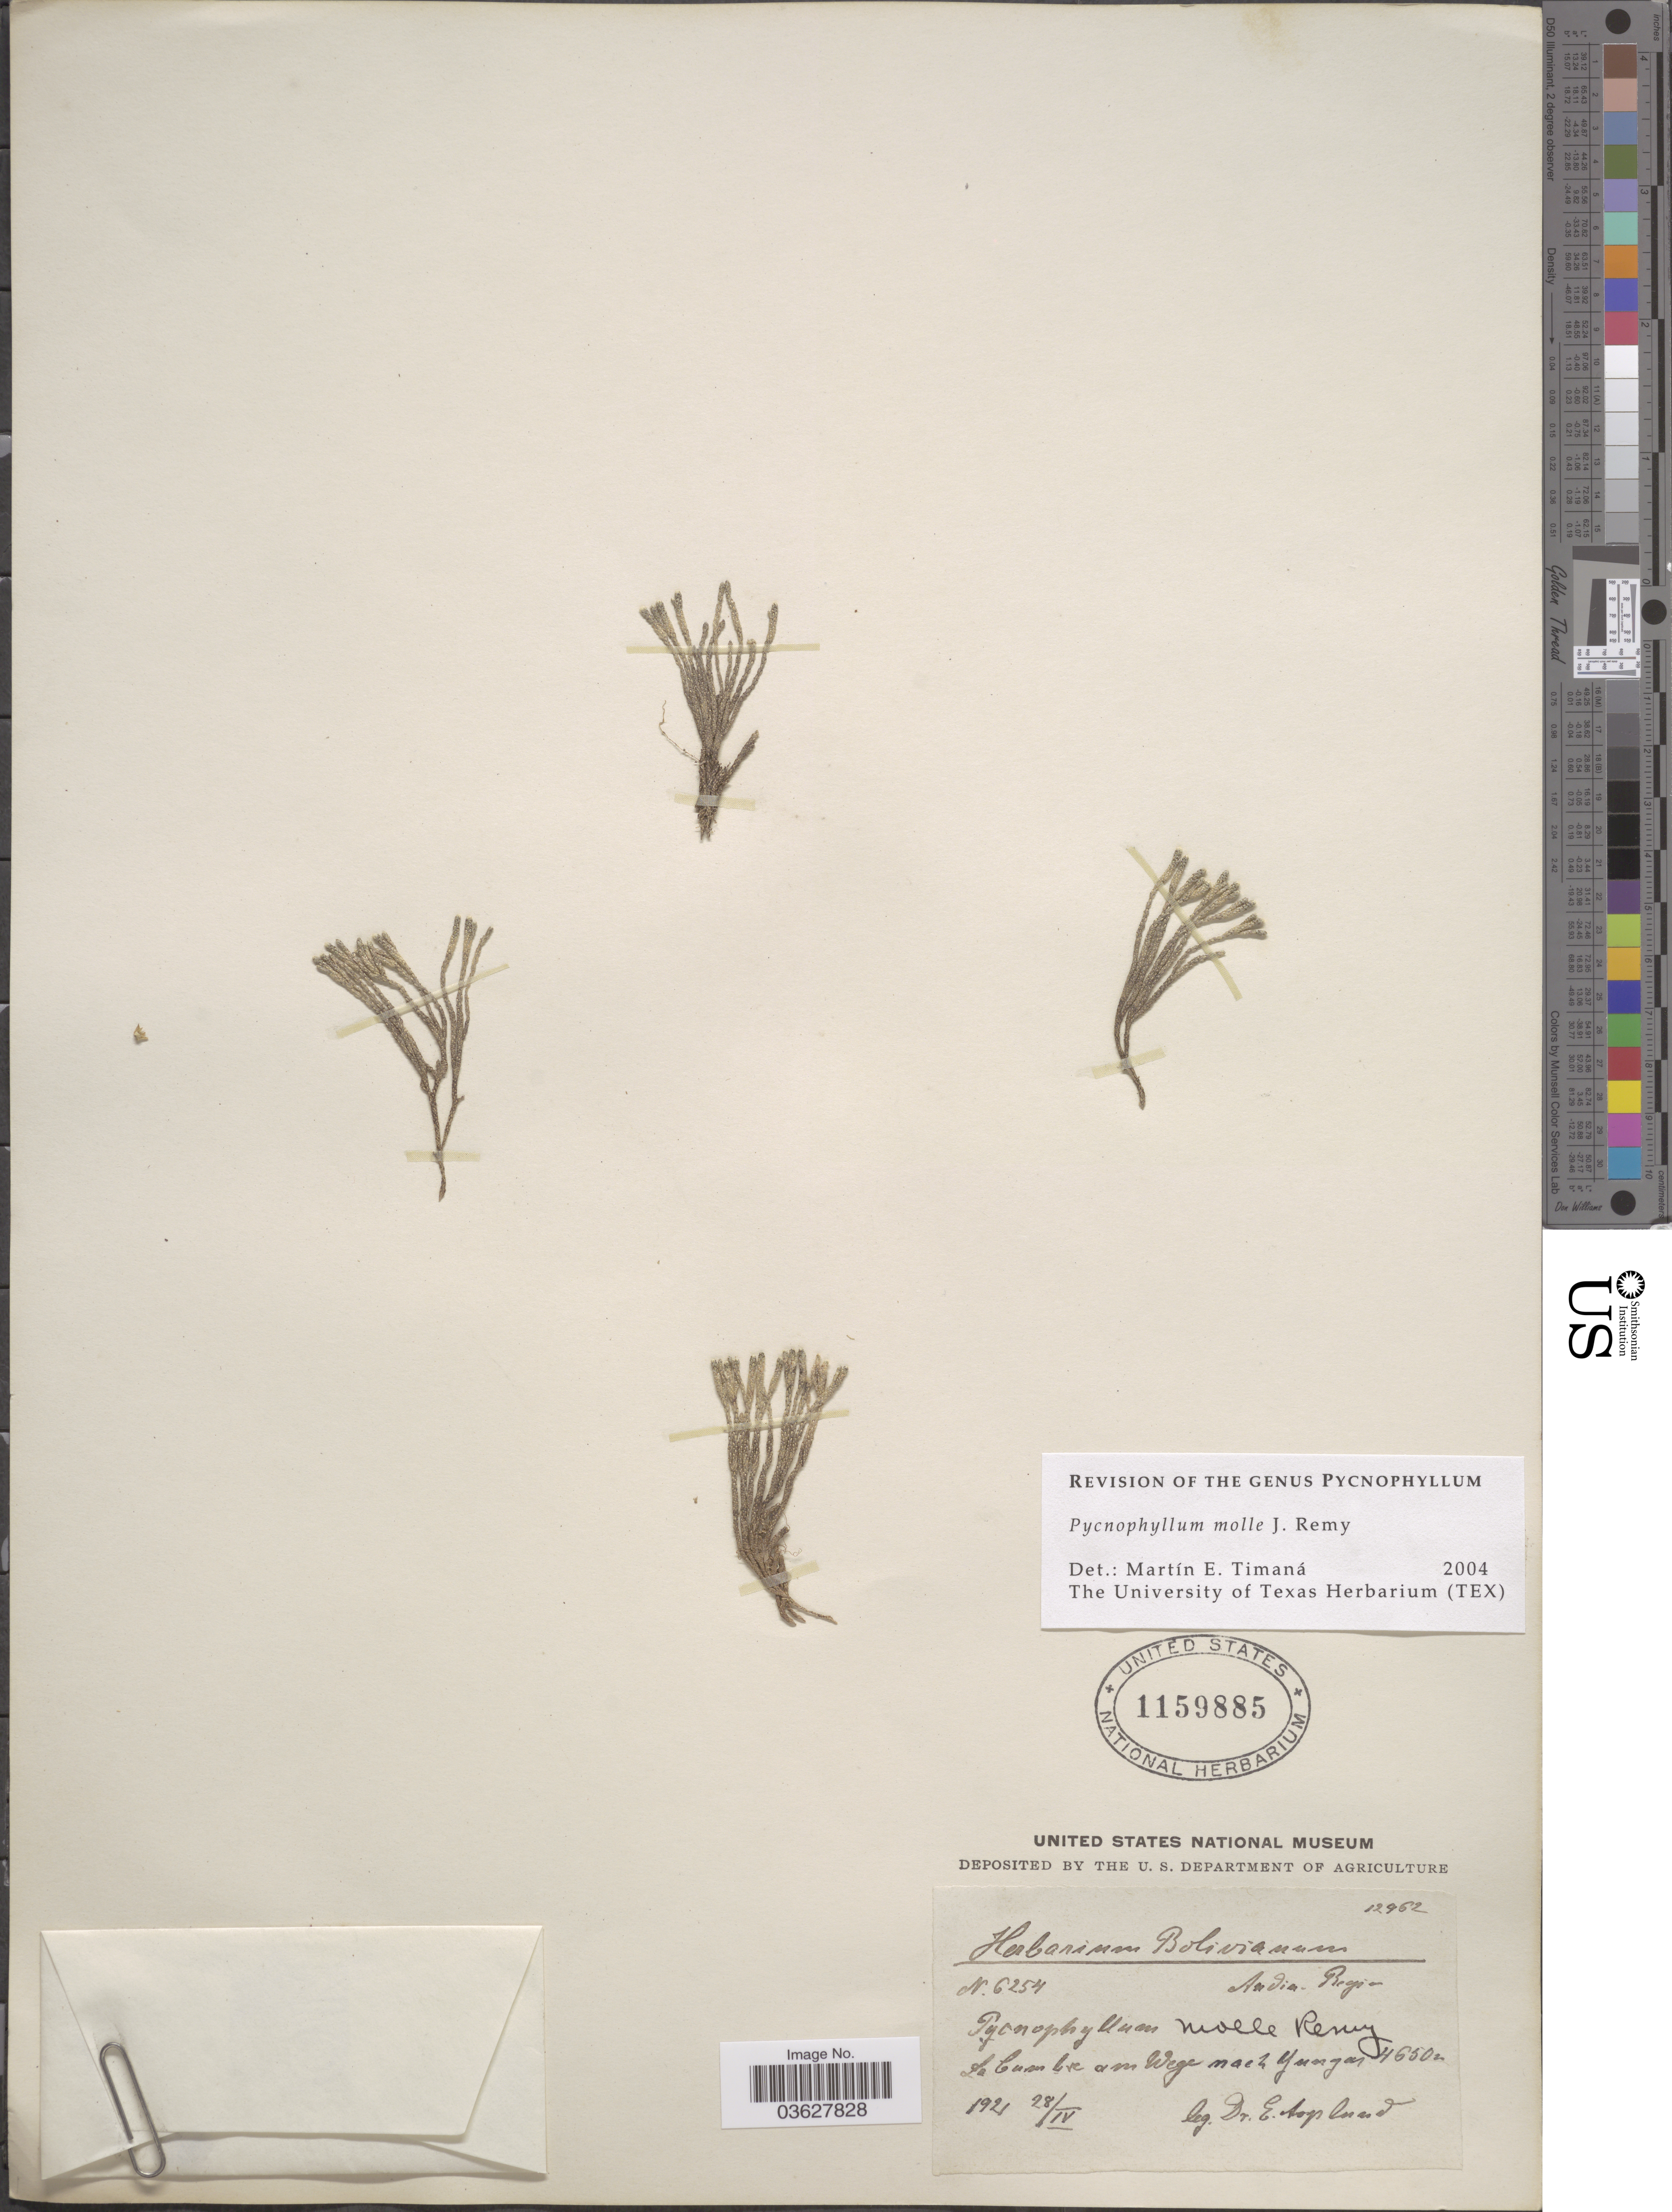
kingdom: Plantae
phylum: Tracheophyta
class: Magnoliopsida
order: Caryophyllales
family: Caryophyllaceae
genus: Pycnophyllum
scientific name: Pycnophyllum molle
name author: J. Rémy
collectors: E. Asplund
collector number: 6254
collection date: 1921-04-28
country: Bolivia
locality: Andine Region. La Cumbre am Wege nach Yungas.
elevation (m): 4650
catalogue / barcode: US 1159885